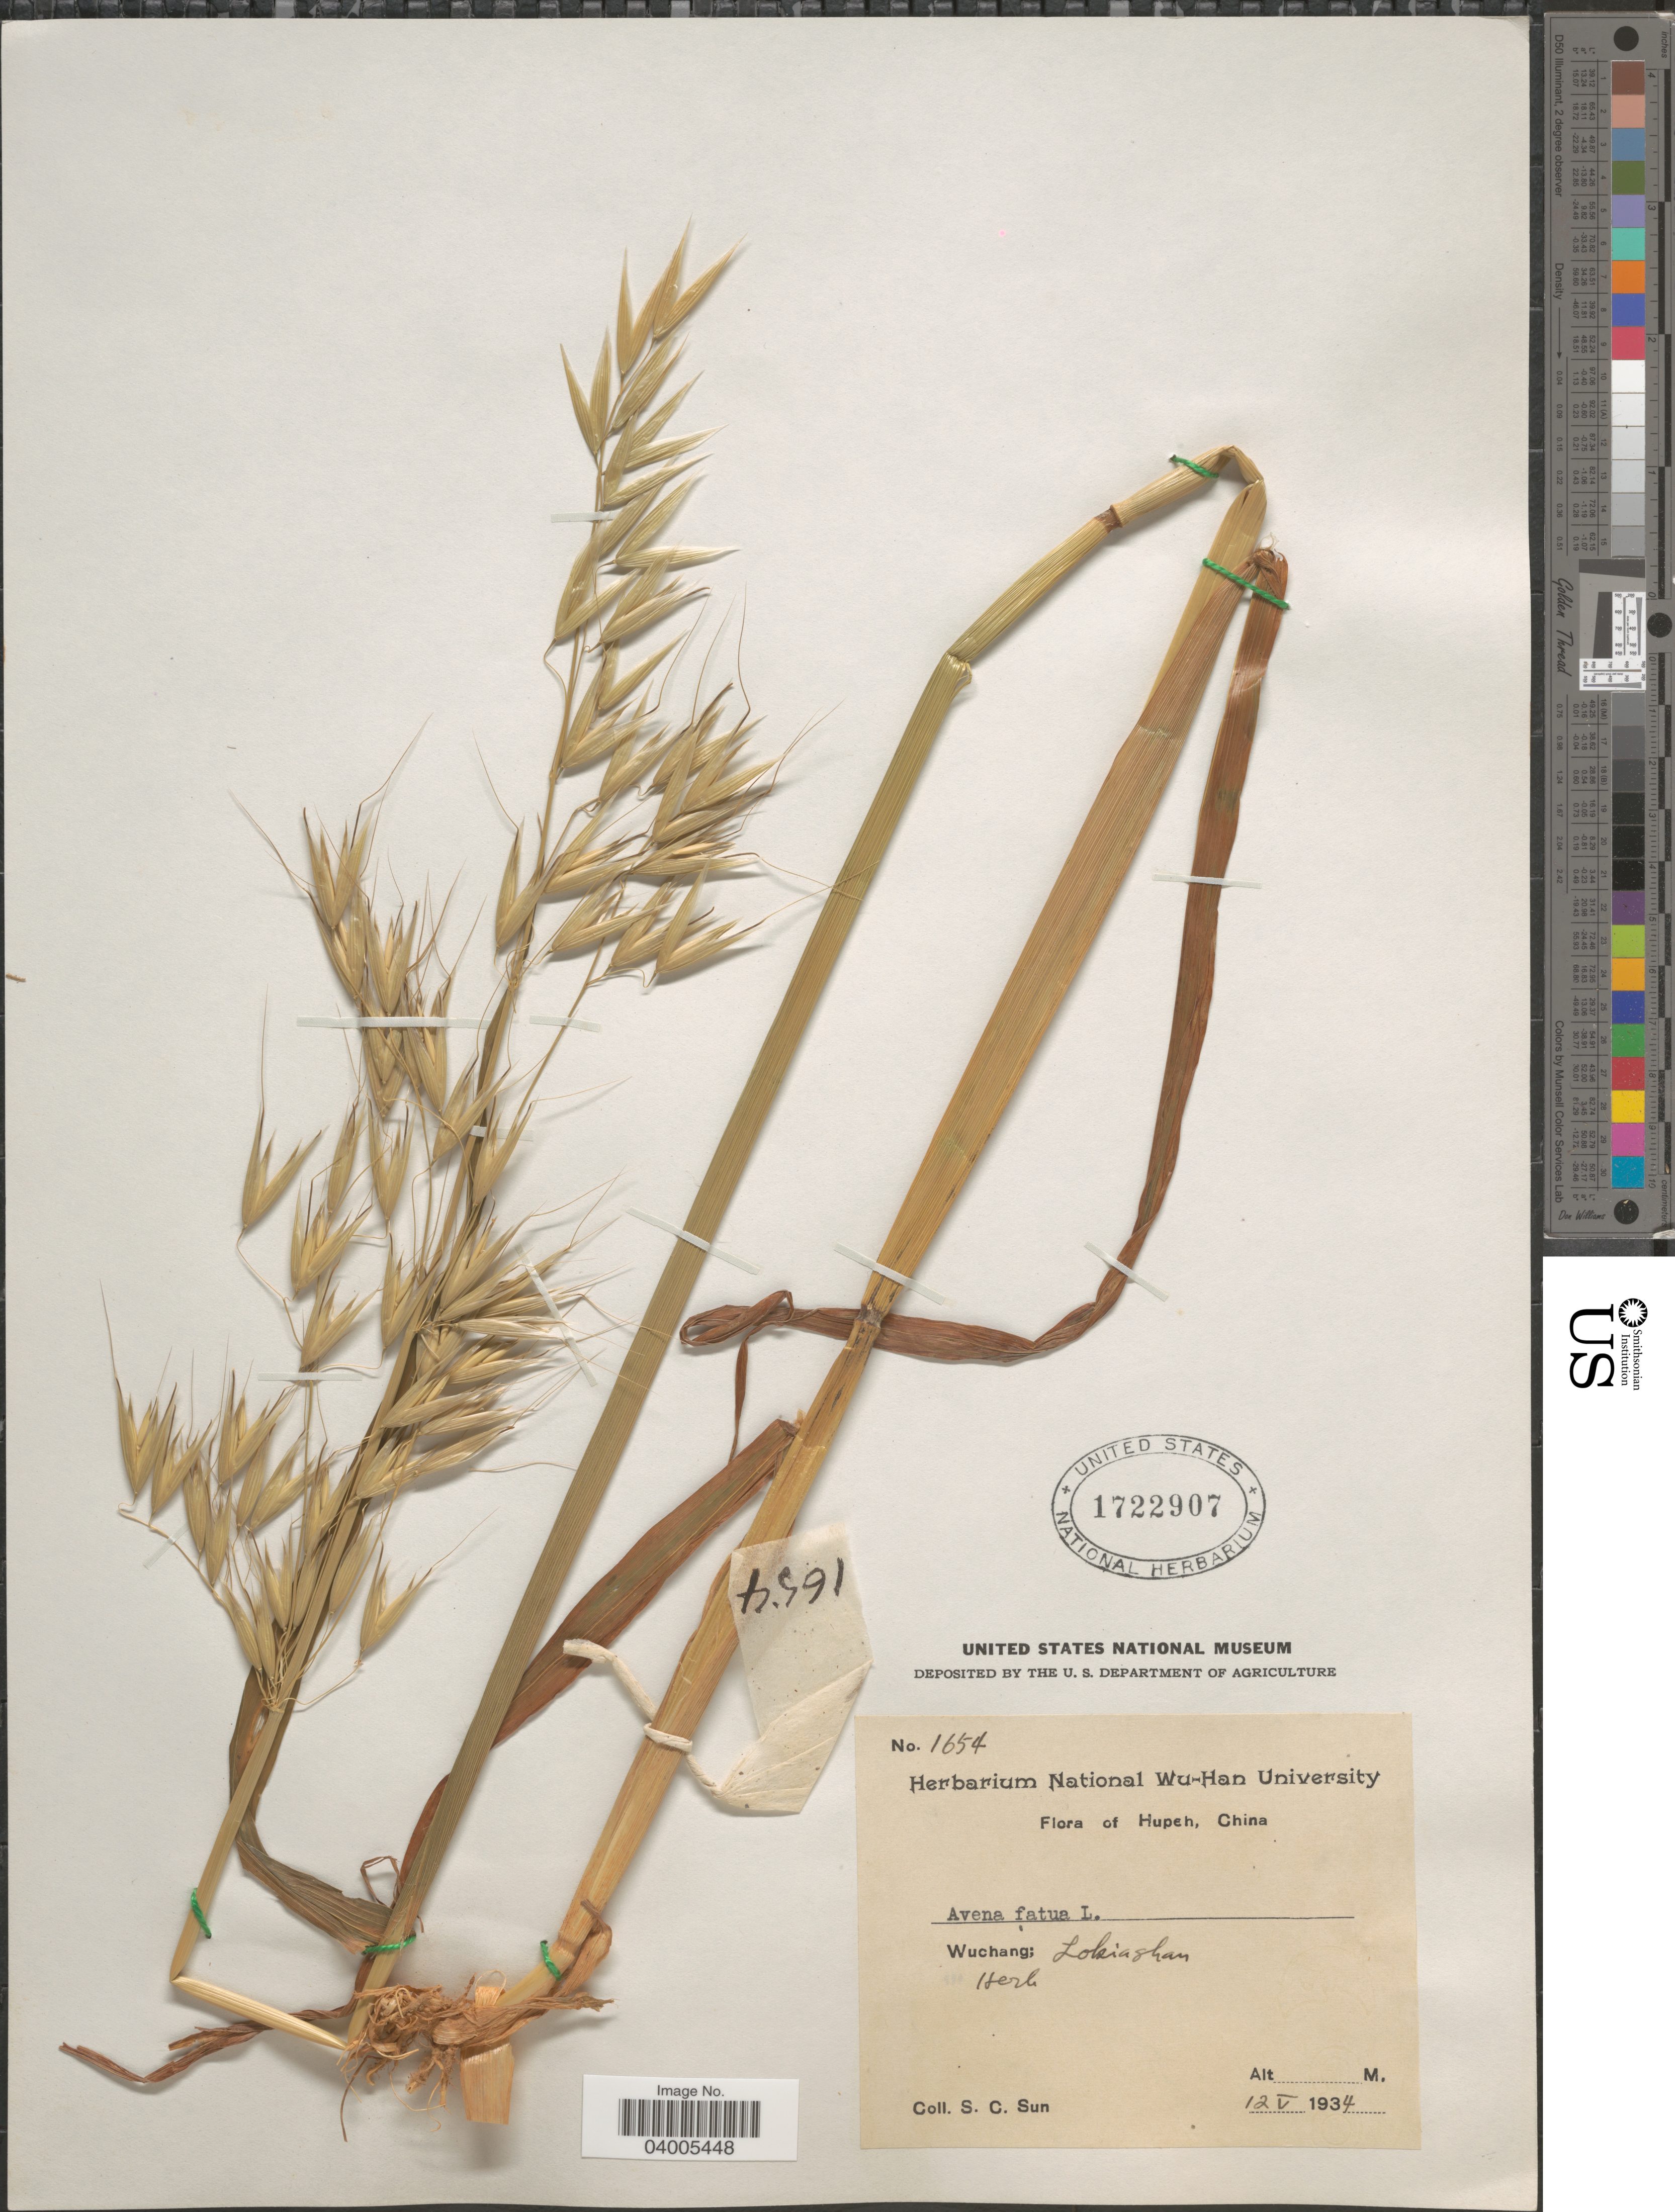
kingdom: Plantae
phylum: Tracheophyta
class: Liliopsida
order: Poales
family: Poaceae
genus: Avena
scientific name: Avena fatua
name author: L.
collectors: S. C. Sun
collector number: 1654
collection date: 1934-05-12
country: China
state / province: Hubei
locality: Hupeh. Wuchang: Lokiashan.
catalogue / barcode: US 1722907